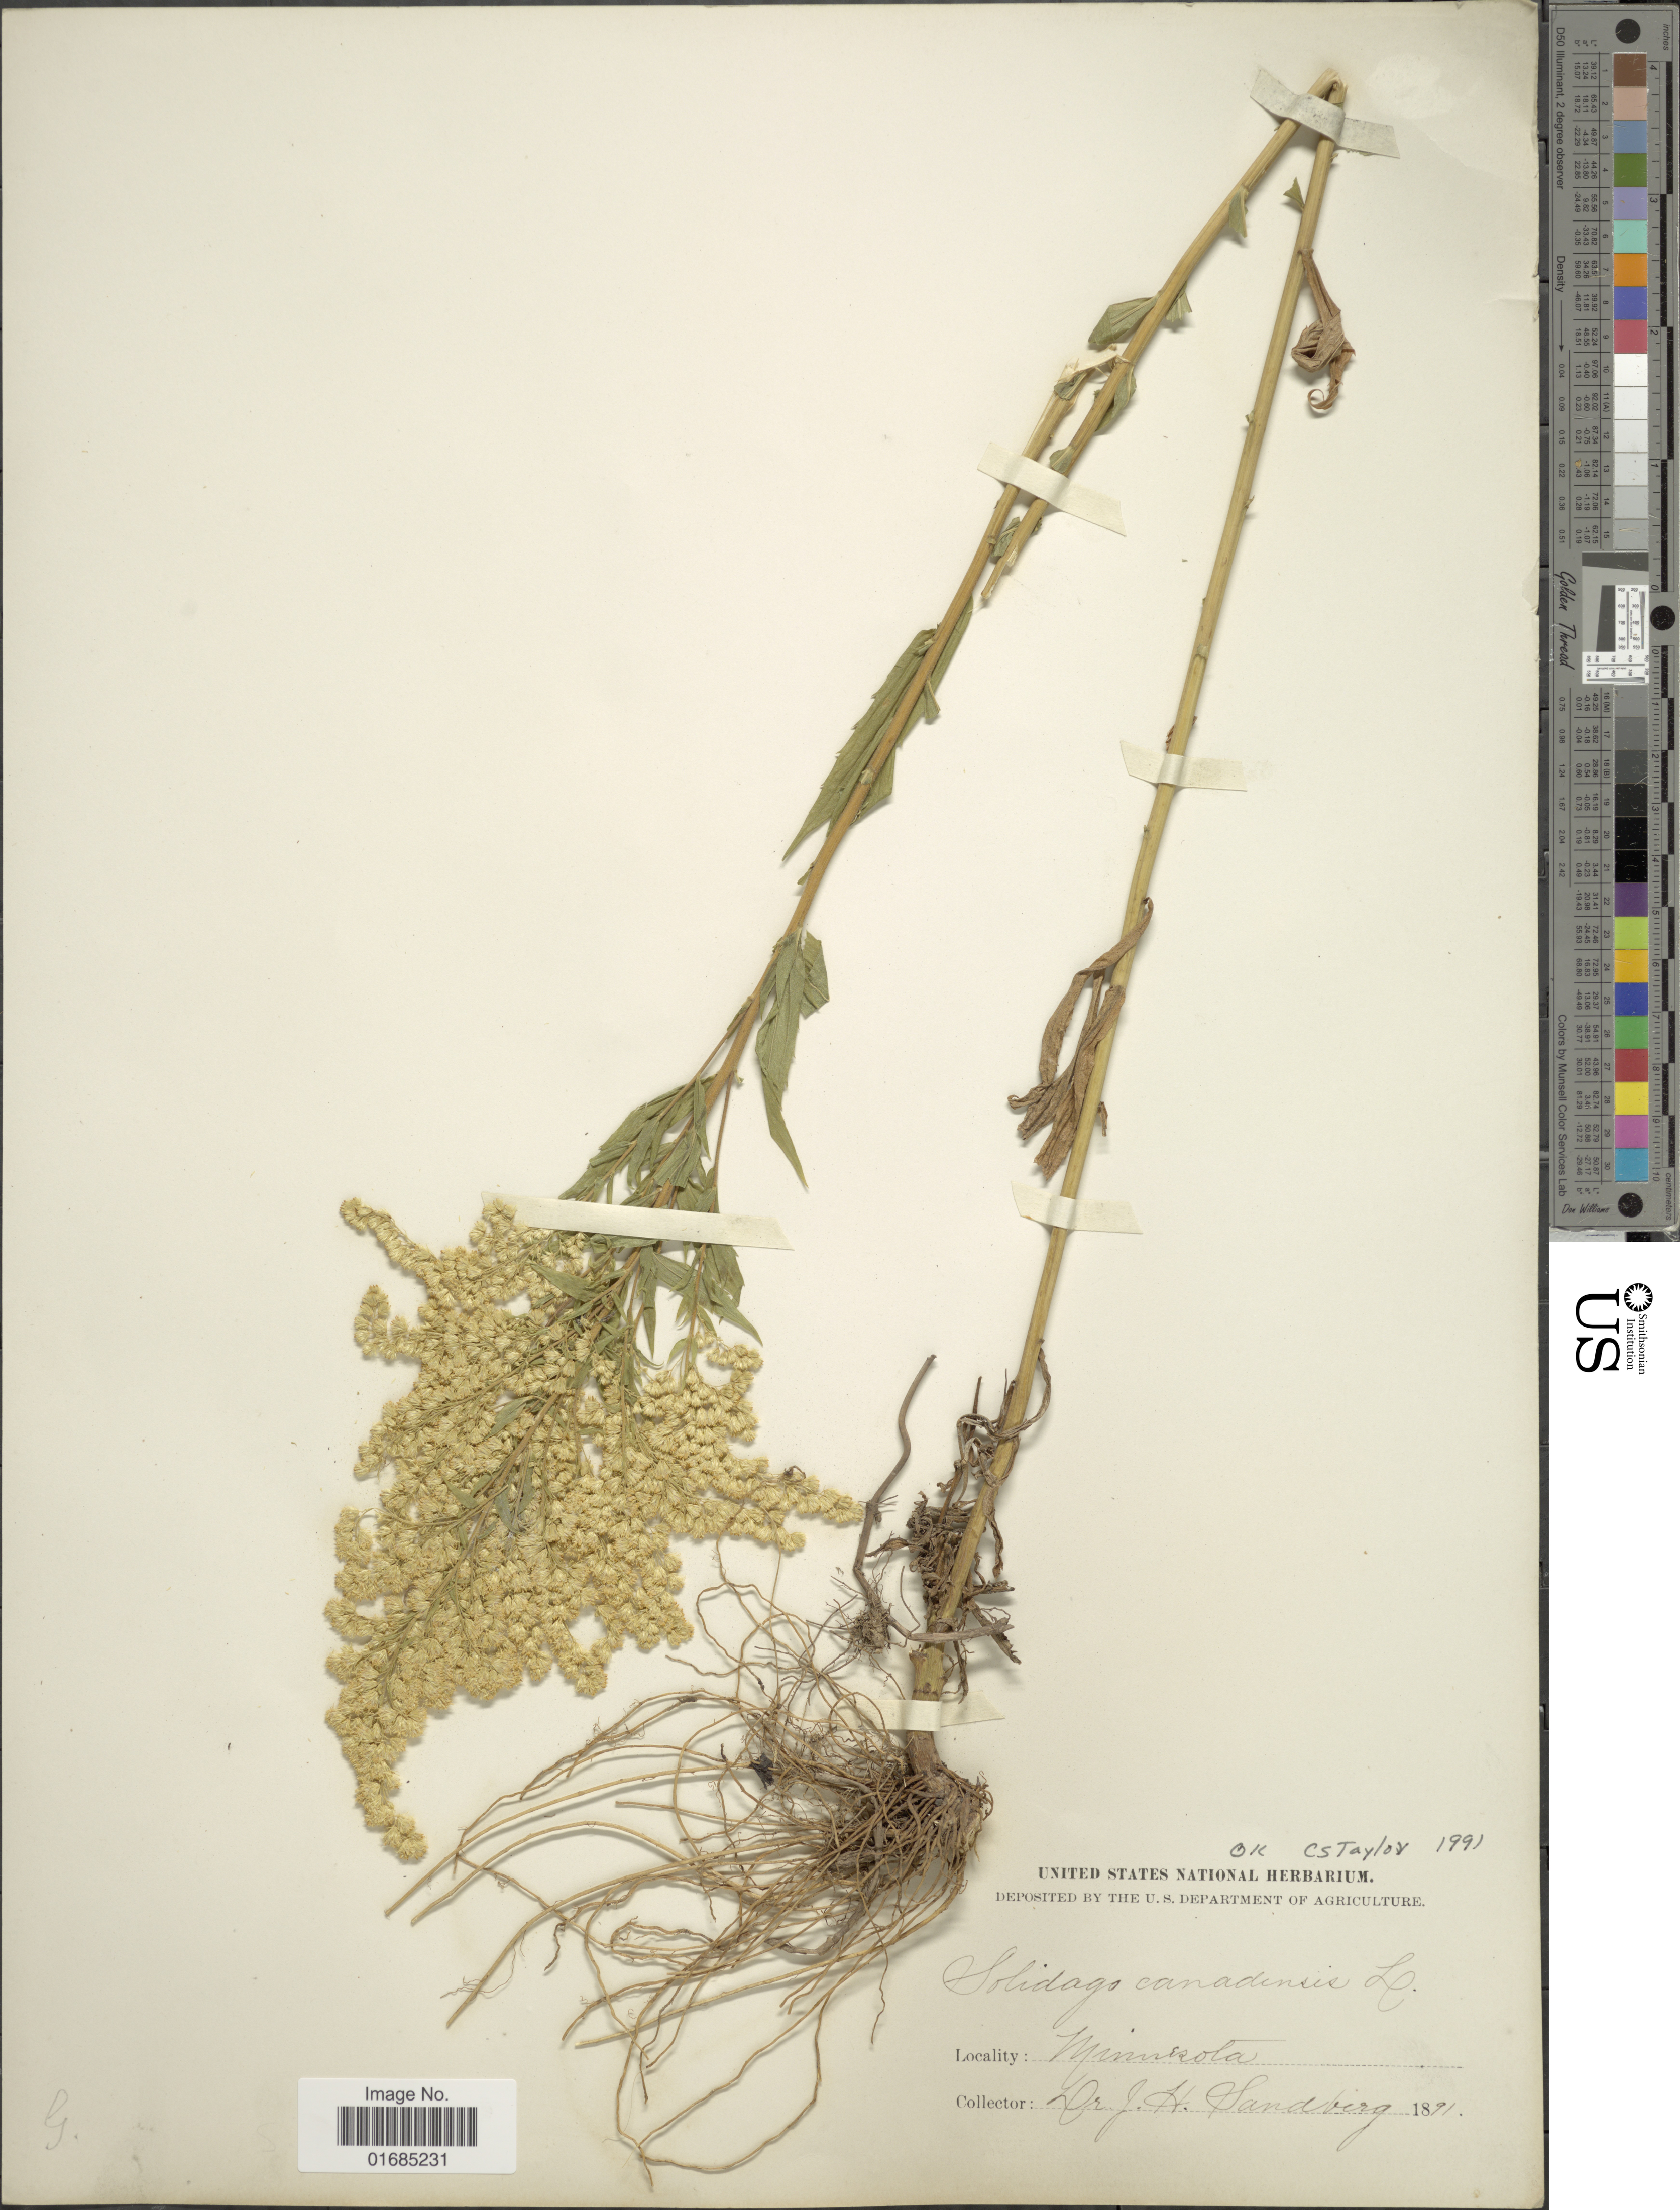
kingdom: Plantae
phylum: Tracheophyta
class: Magnoliopsida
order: Asterales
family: Asteraceae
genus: Solidago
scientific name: Solidago canadensis var. canadensis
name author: L.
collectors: J. H. Sandberg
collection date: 1891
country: United States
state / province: Minnesota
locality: Minnesota.